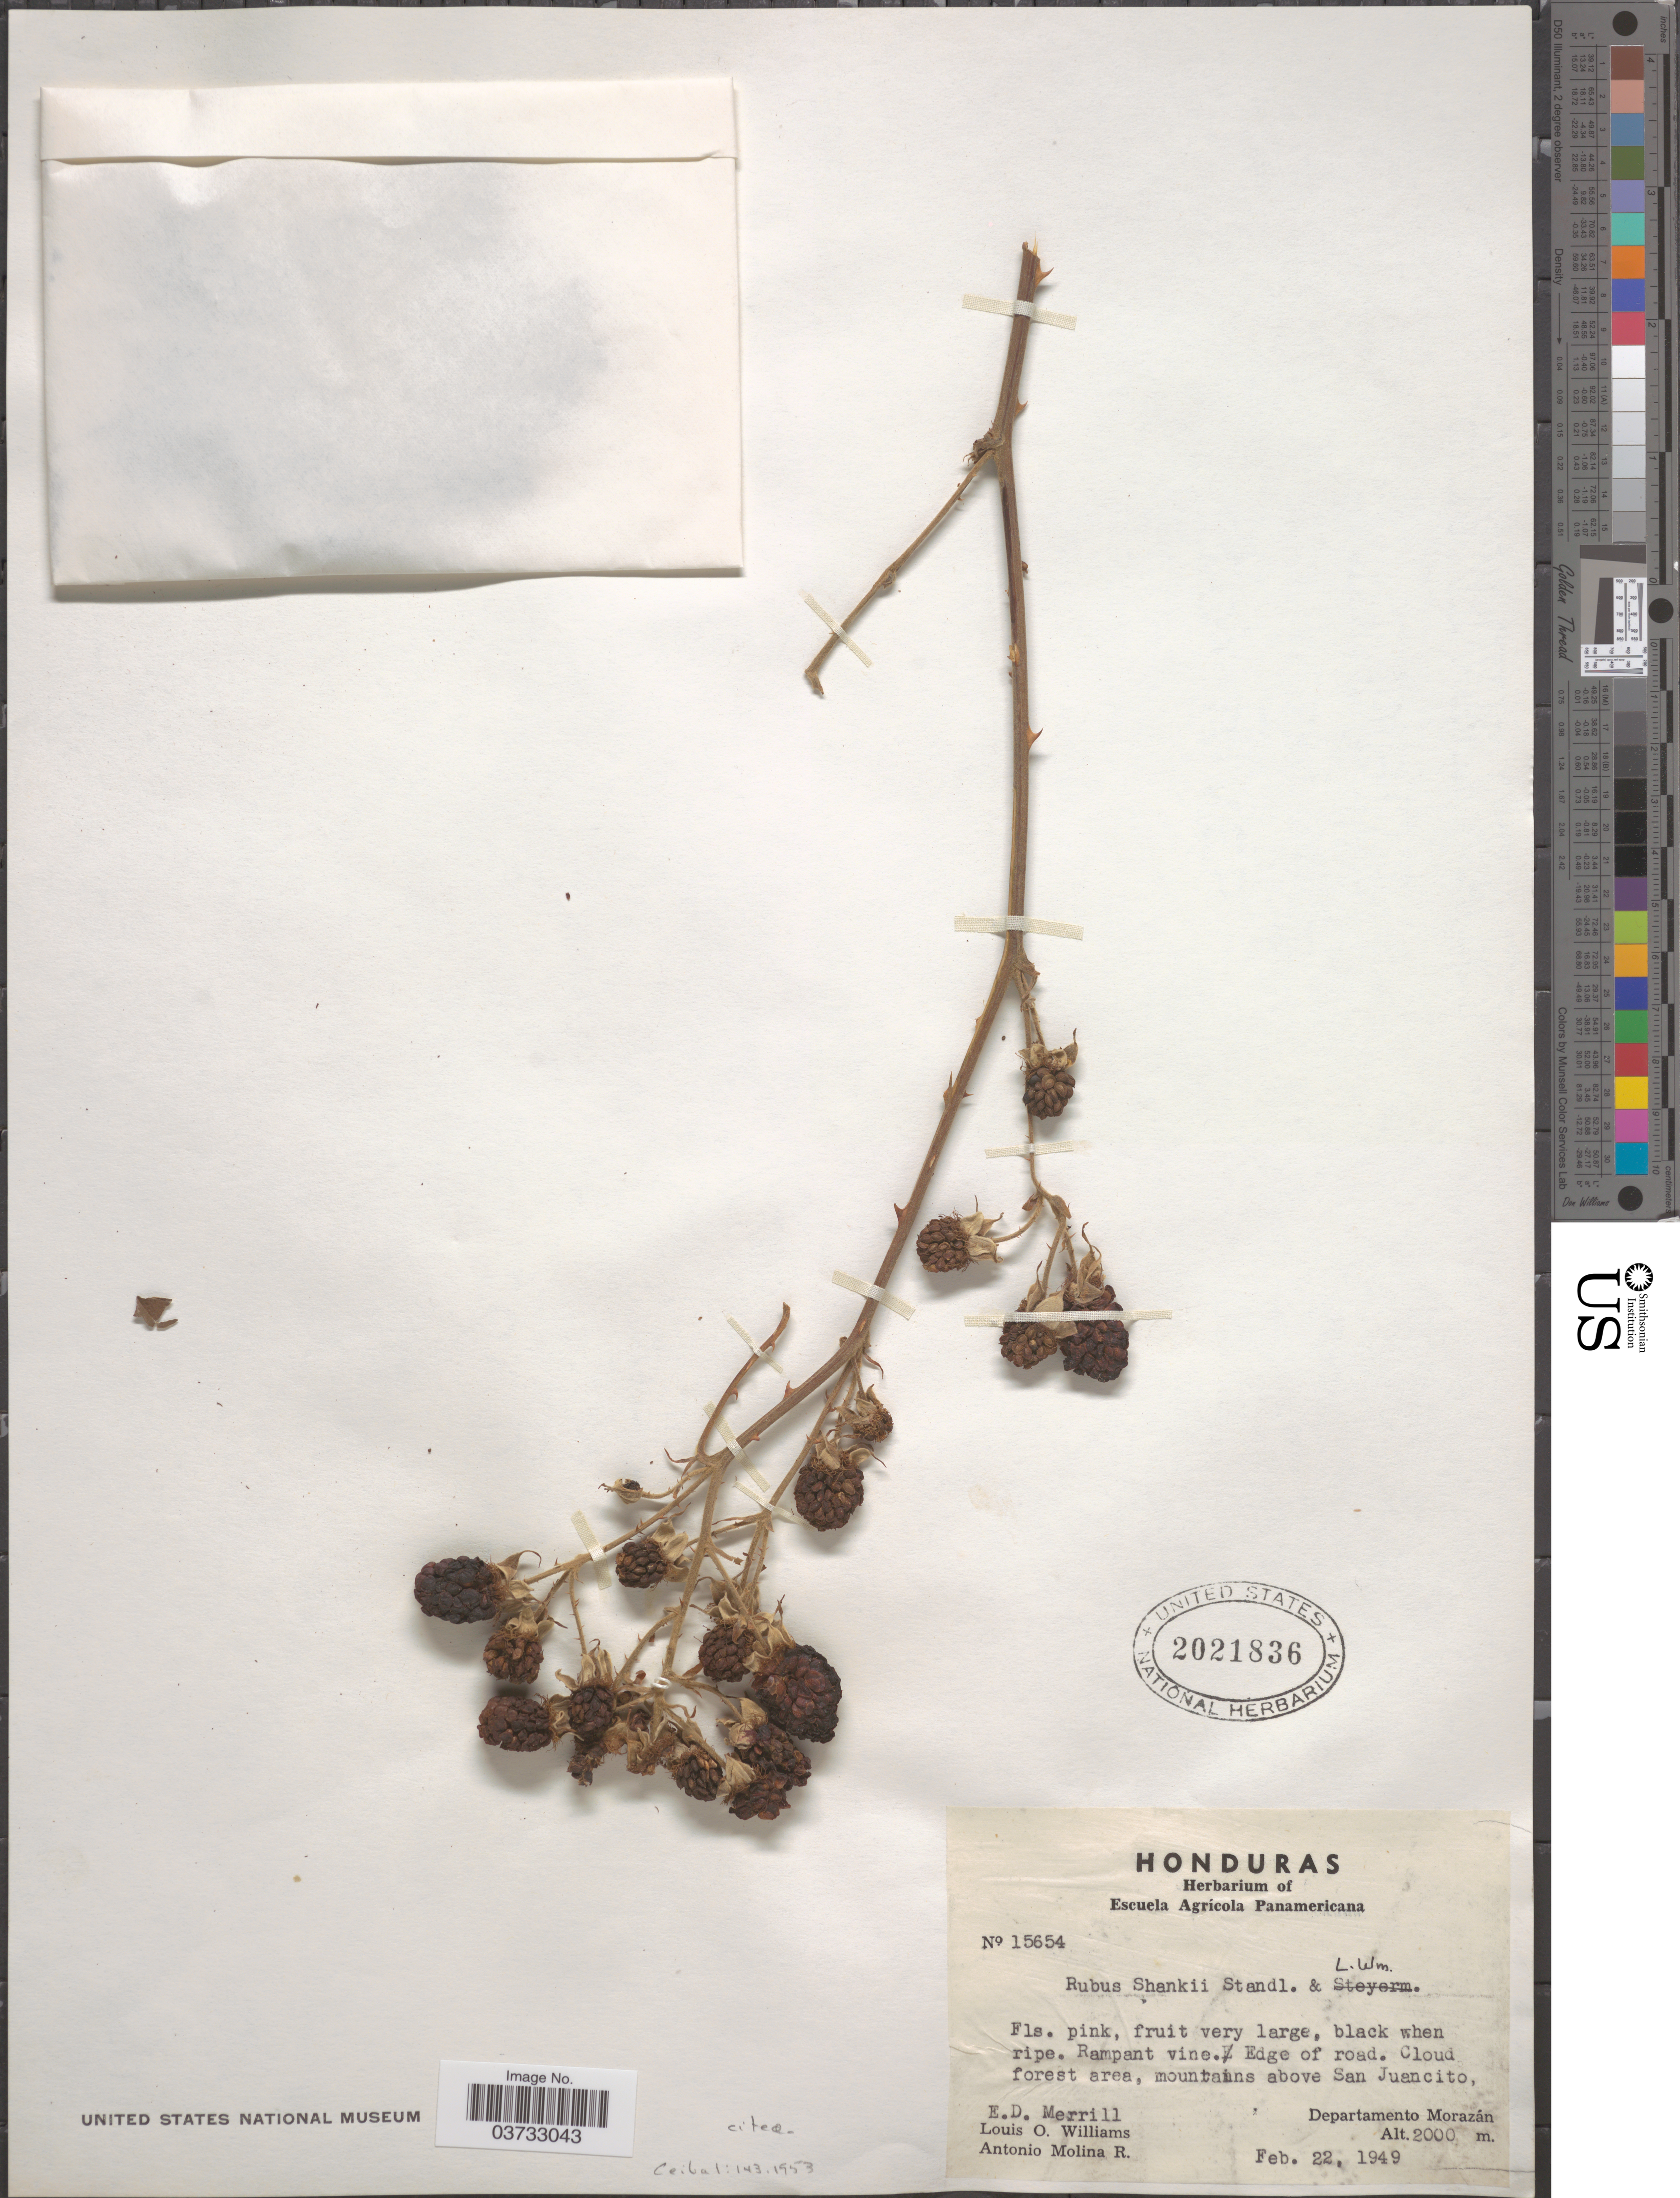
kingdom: Plantae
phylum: Tracheophyta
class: Magnoliopsida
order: Rosales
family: Rosaceae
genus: Rubus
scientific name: Rubus shankii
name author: Standl. & L.O. Williams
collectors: E. D. Merrill, L. O. Williams & A. Molina R.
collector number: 15654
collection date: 1949-02-22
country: Honduras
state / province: Fco. Morazán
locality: Mountains above San Juancito, Departamento Morazán.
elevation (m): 2000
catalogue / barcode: US 2021836